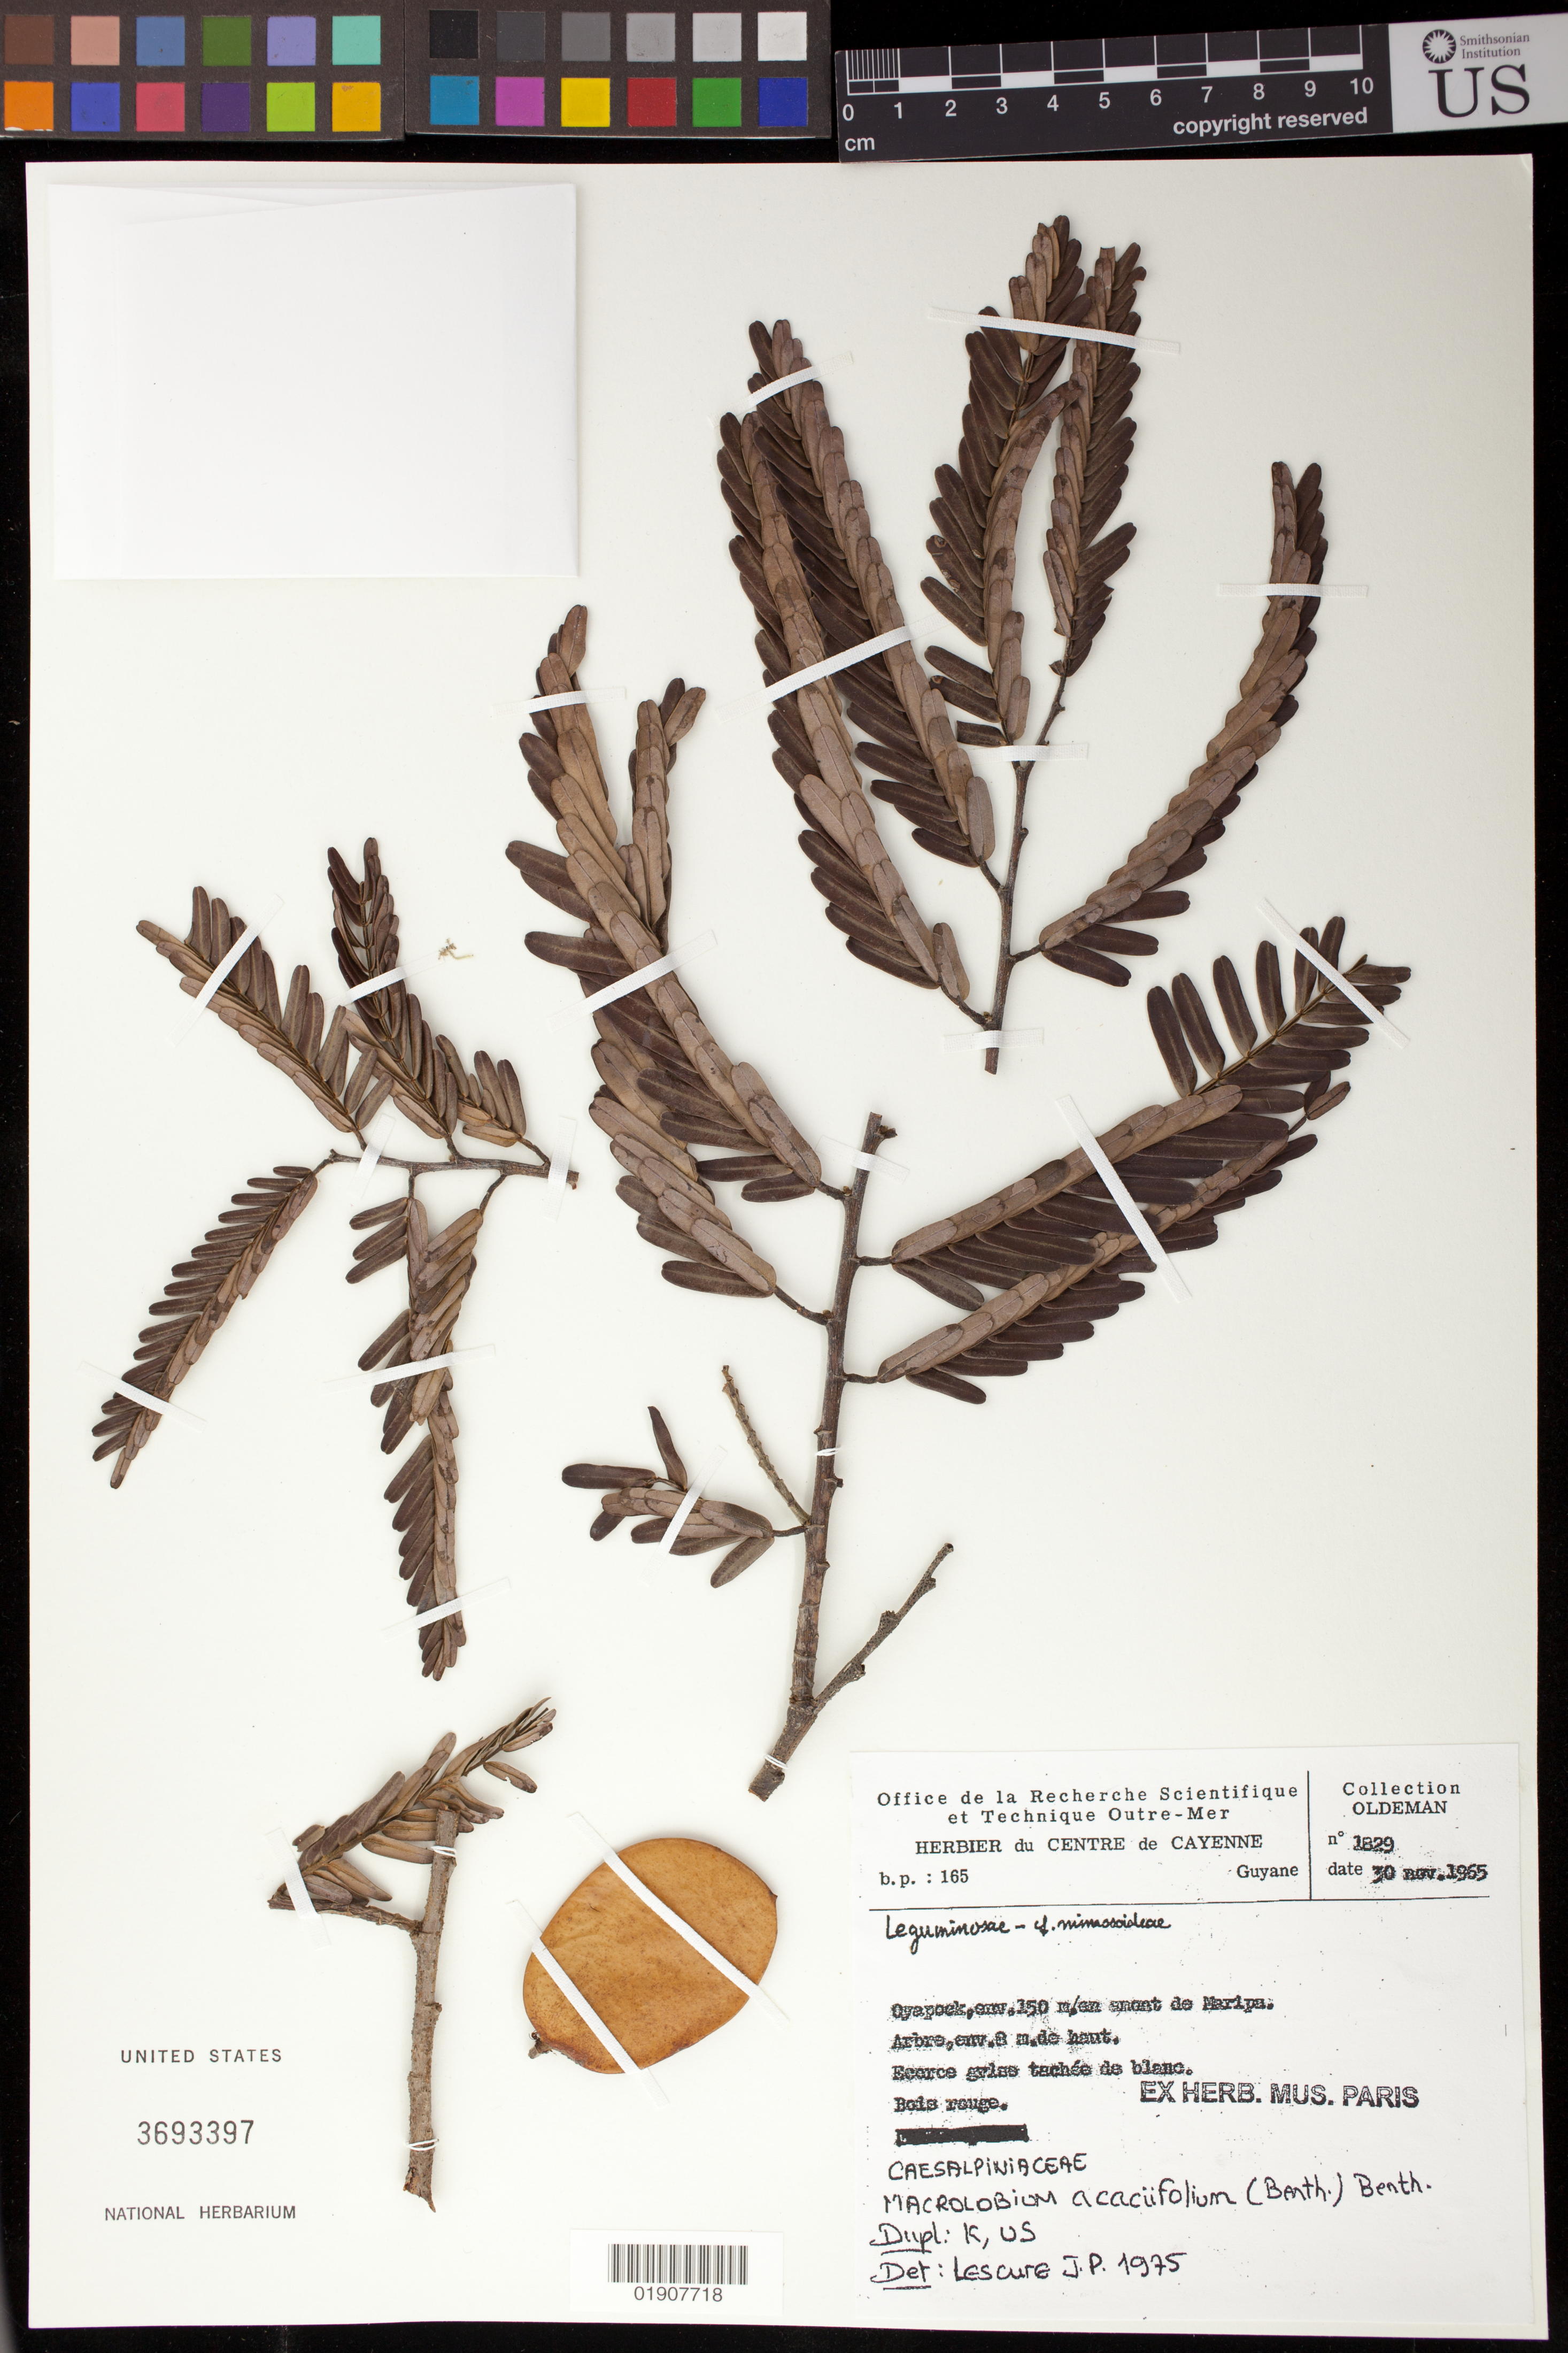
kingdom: Plantae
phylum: Tracheophyta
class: Magnoliopsida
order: Fabales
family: Fabaceae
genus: Macrolobium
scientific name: Macrolobium acaciifolium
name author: (Benth.) Benth.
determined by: Lescure, J.- P.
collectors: R. Oldeman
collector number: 1829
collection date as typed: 30-Nov-65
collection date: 1965-11-30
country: French Guiana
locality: Oyapock, env. 150 m/en amont de Maripa [Oyapock, ca. 150 m upstream from Maripa].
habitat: Bois rouge.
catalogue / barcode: US 3693397